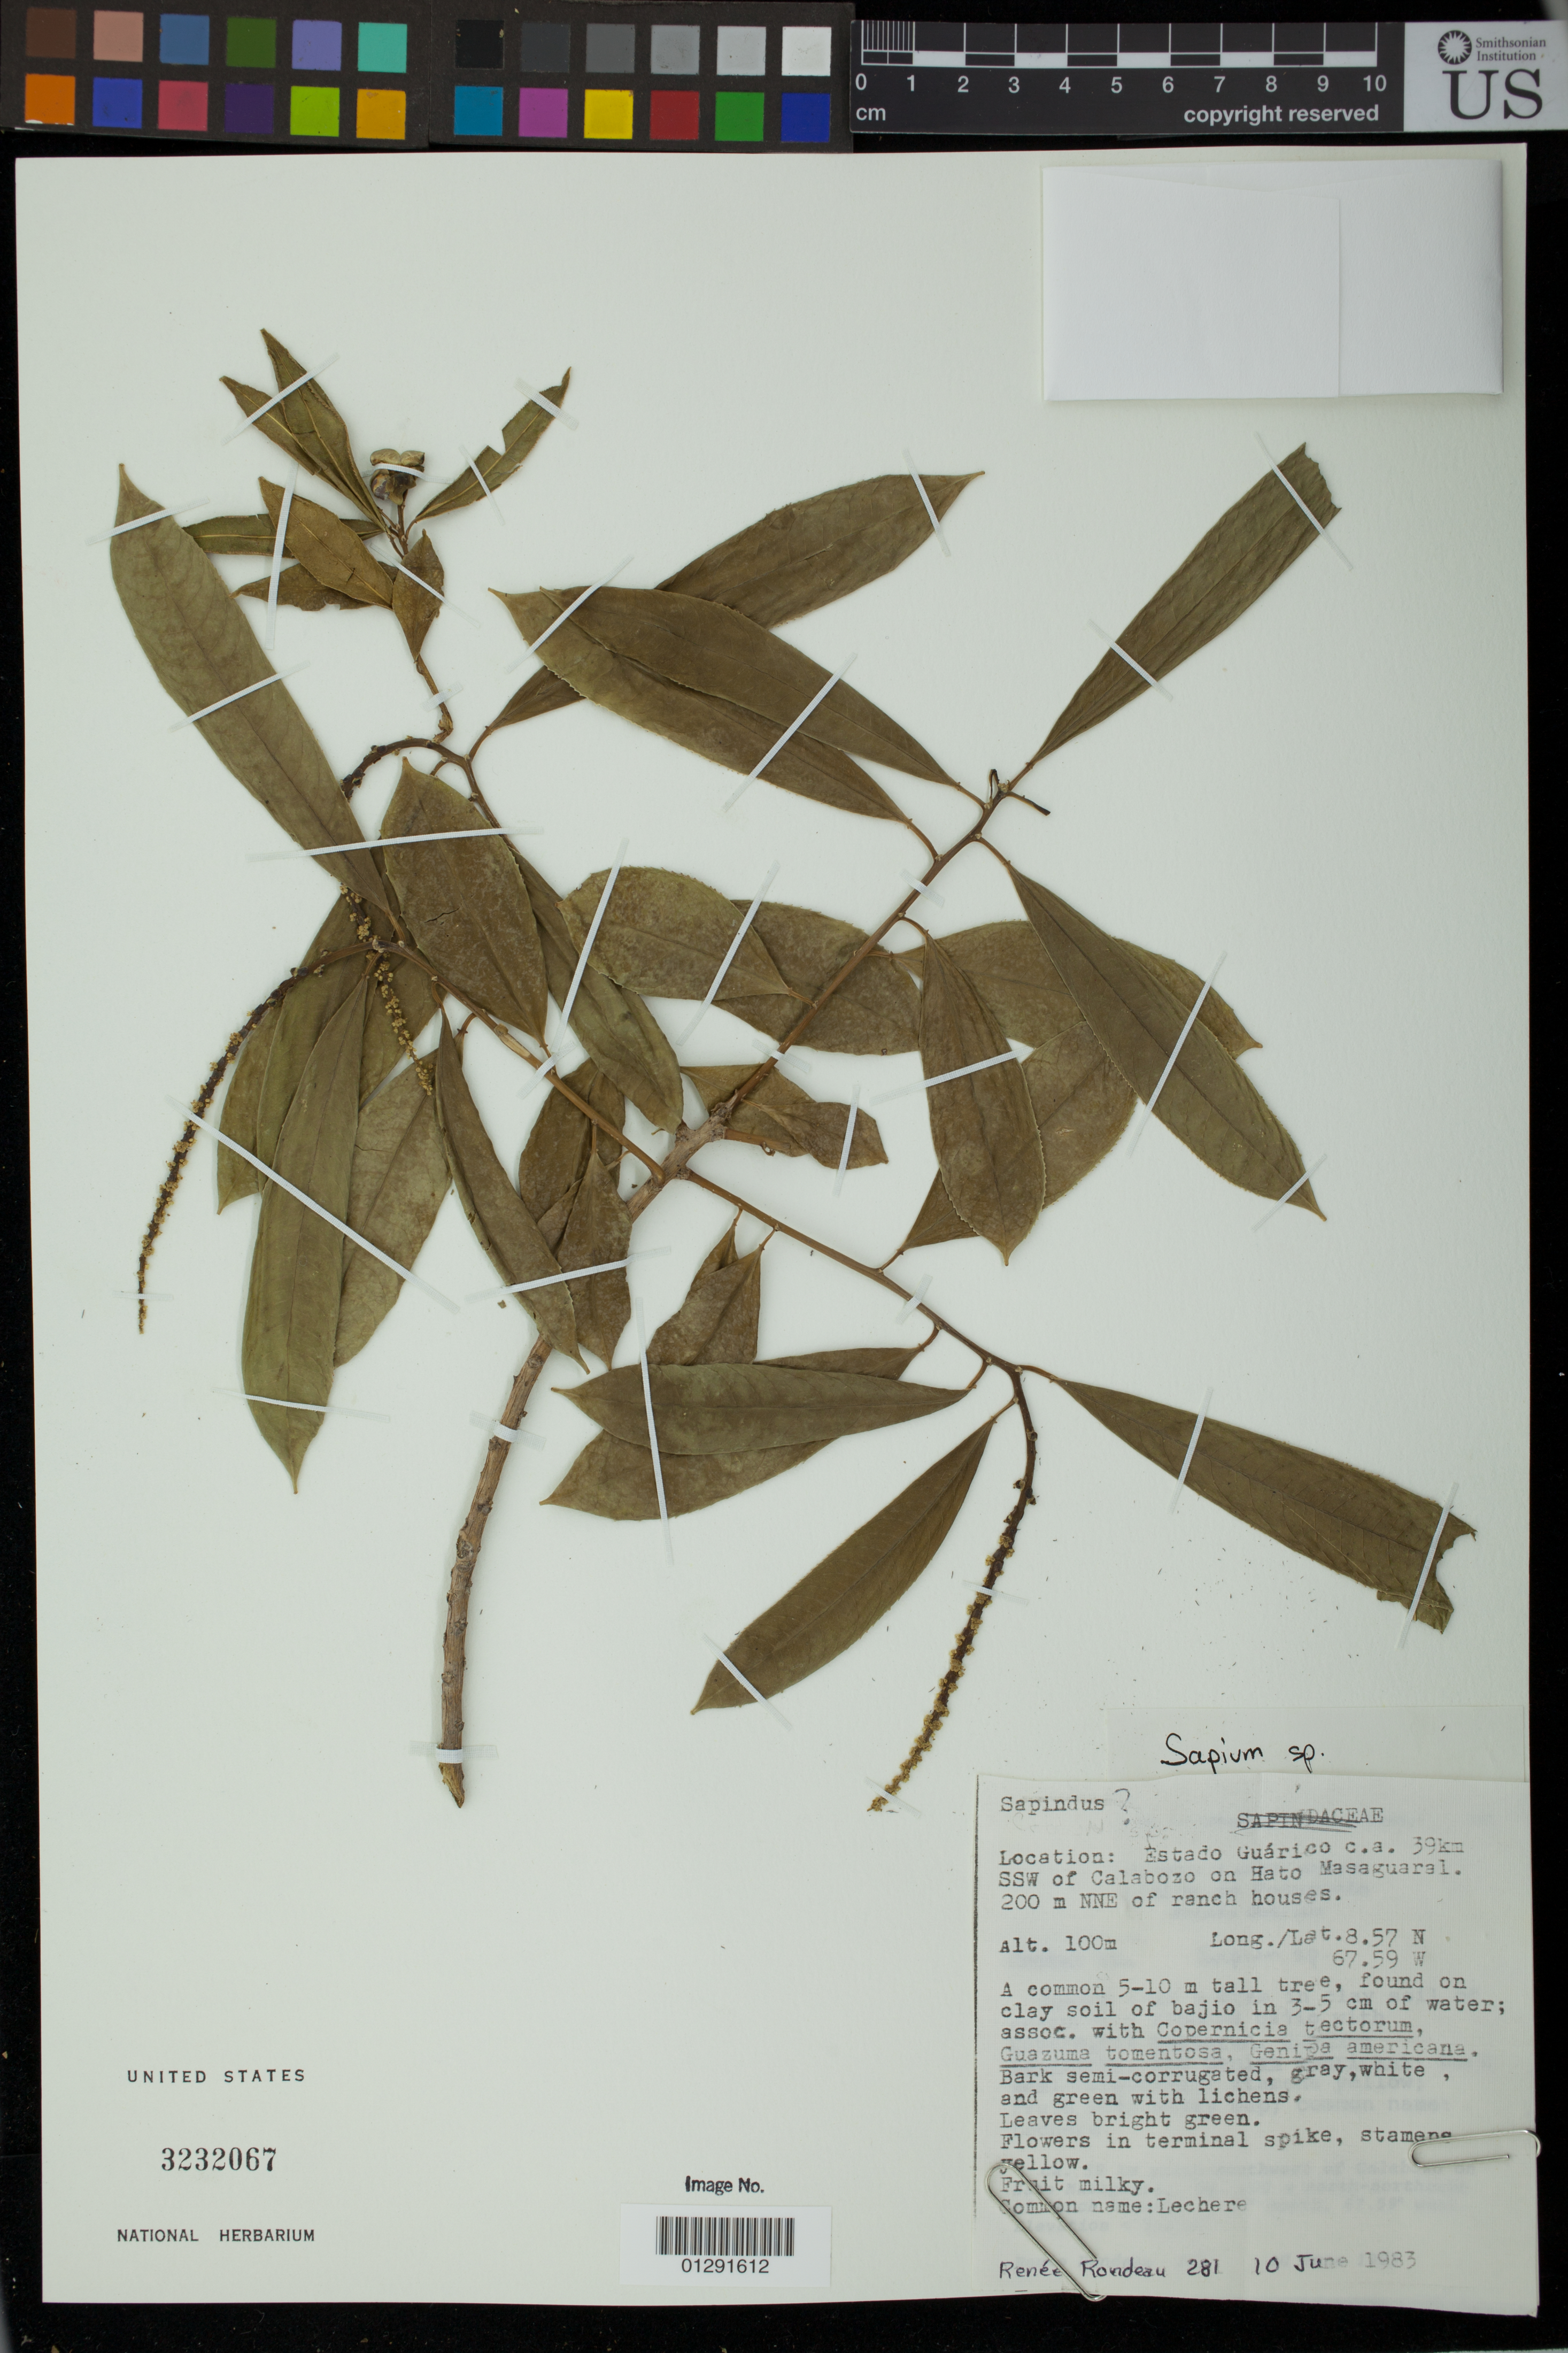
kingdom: Plantae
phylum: Tracheophyta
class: Magnoliopsida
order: Malpighiales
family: Euphorbiaceae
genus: Sapium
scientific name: Sapium sp.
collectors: R. Rondeau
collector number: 281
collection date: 1983-06-10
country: Venezuela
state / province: Guárico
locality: C.a. 39 km SSW of Calabozo on Hato Masaguaral. 200 m NNE of ranch houses.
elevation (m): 100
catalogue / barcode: US 3232067